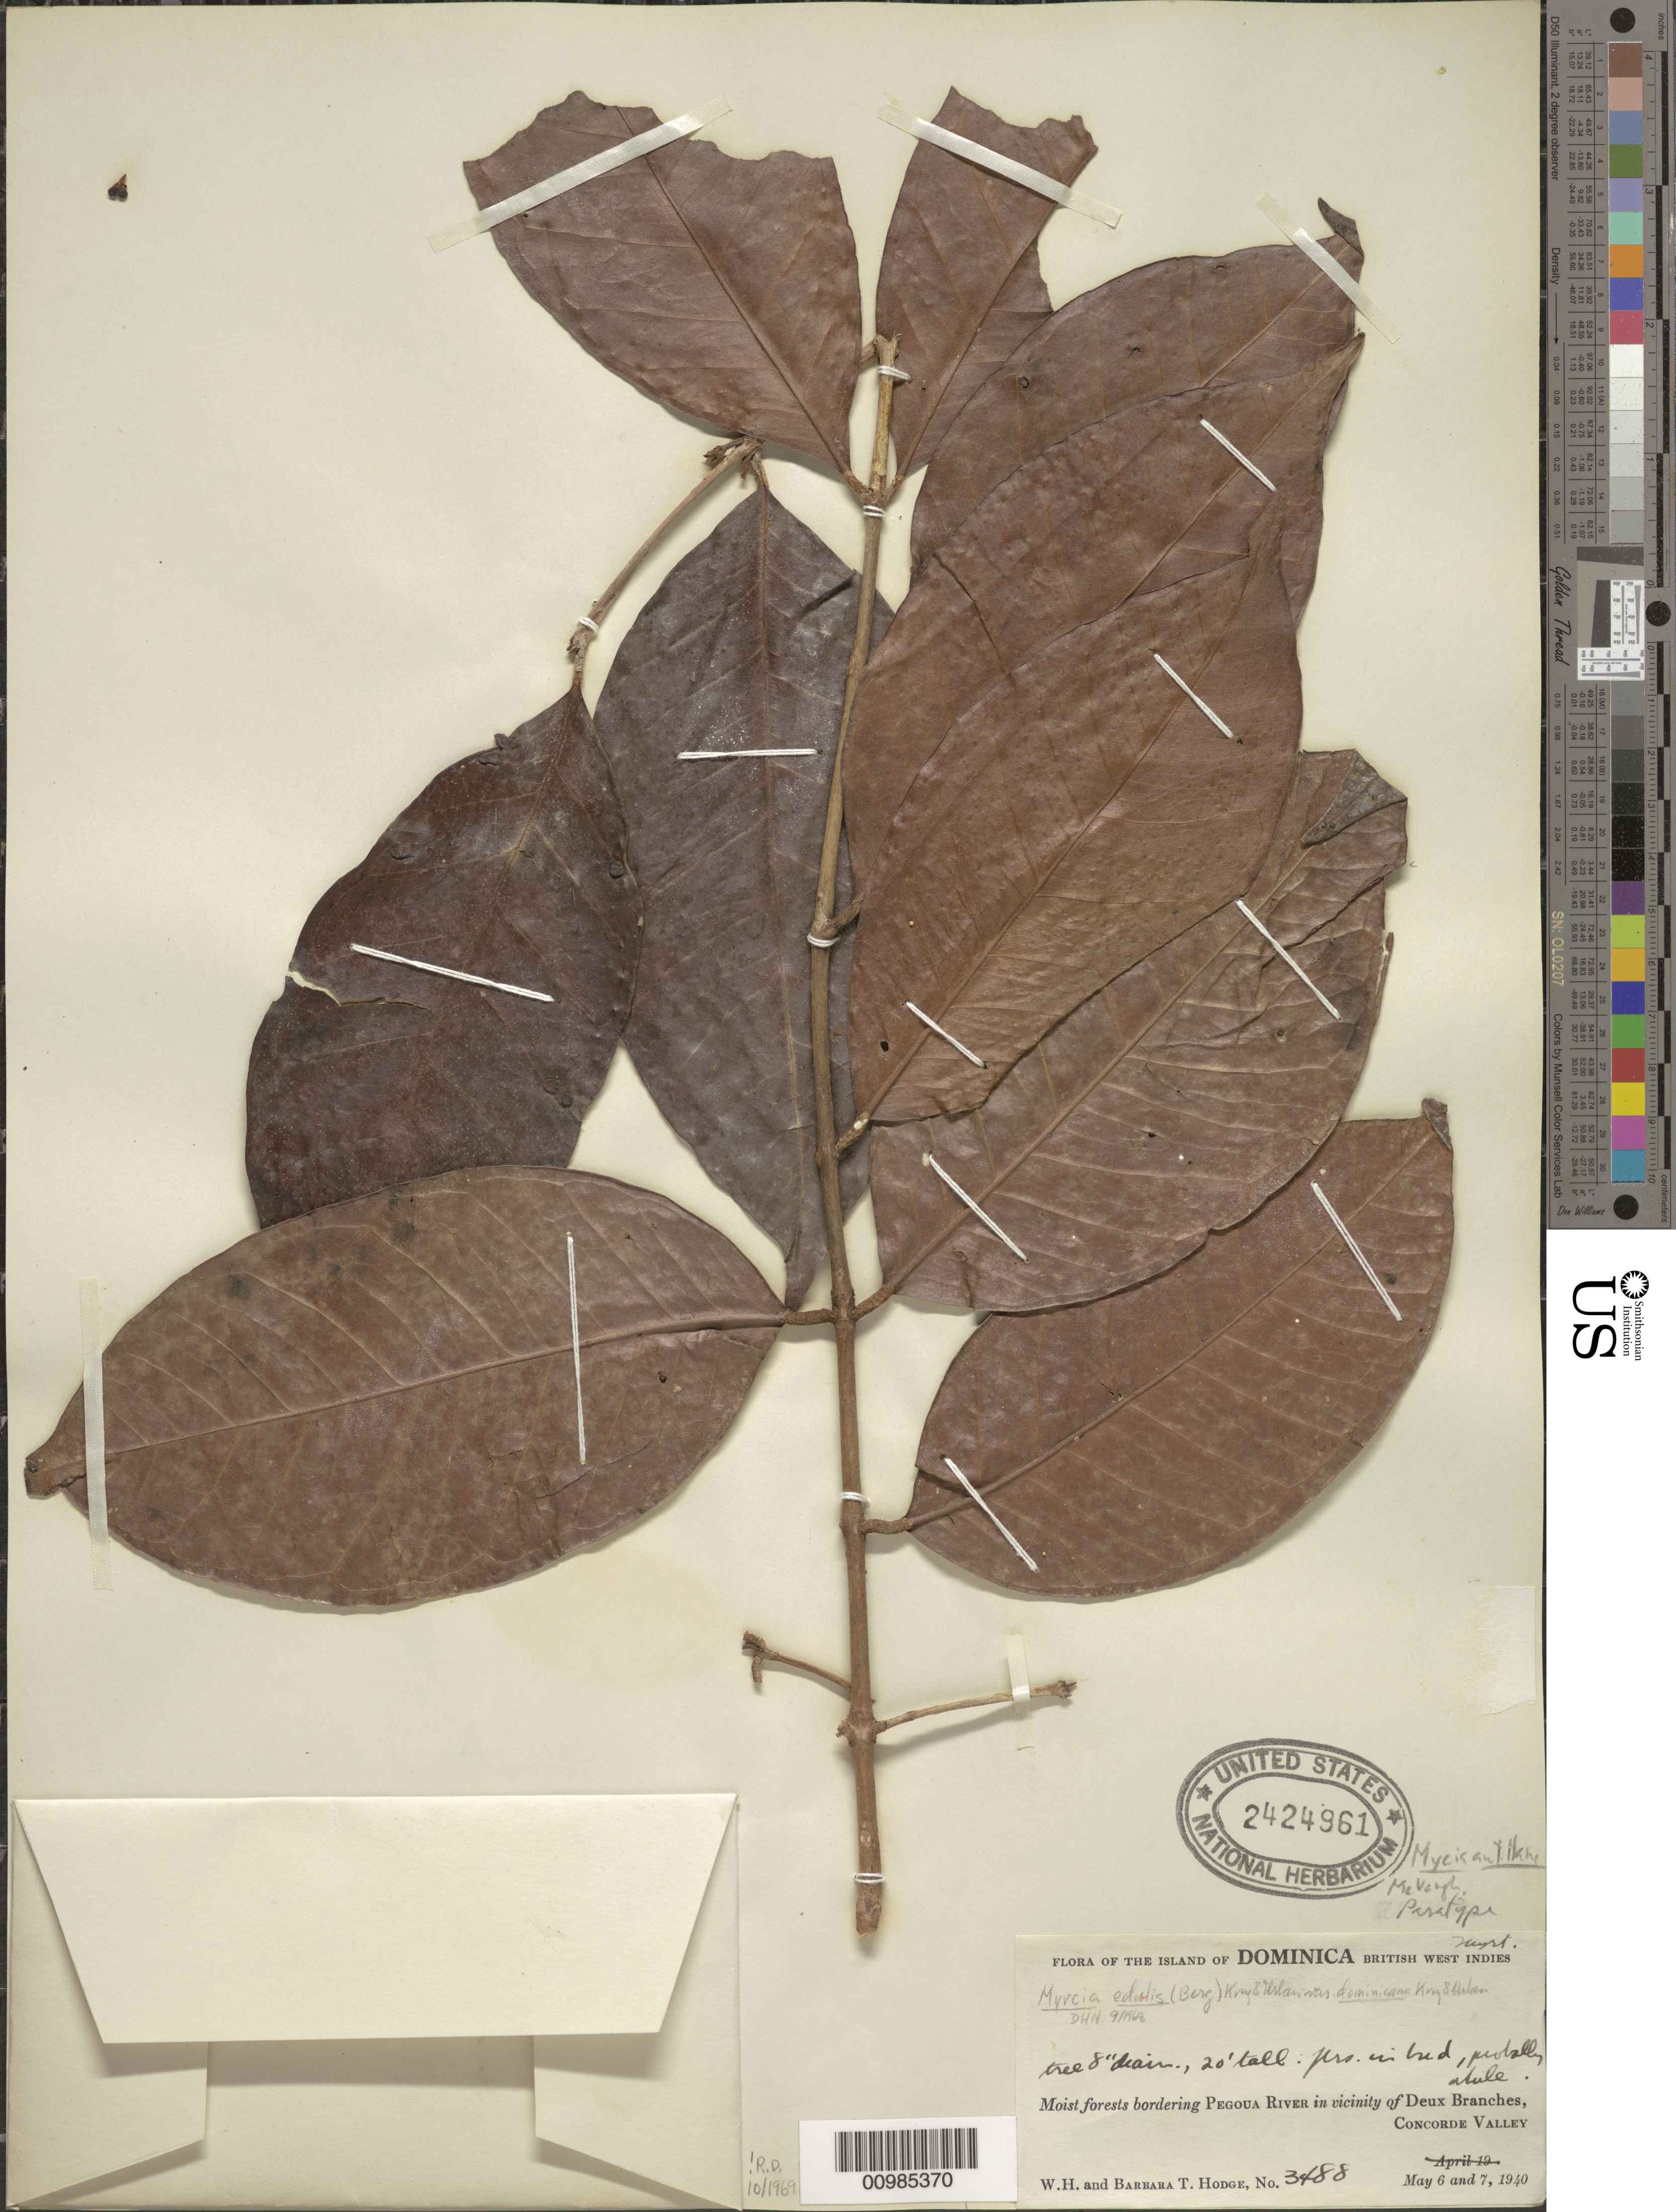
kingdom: Plantae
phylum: Tracheophyta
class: Magnoliopsida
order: Myrtales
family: Myrtaceae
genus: Myrcia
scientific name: Myrcia antillana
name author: McVaugh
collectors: W. Hodge & B. Hodge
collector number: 3488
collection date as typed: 06 May 1940 to 07 May 1940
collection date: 1940-05-06/1940-05-07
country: Dominica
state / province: St. George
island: Dominica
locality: Pegoua River, vicinity of Deux Branches, Concorde Valley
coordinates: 0 N, 0 E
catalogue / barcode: US 2424961